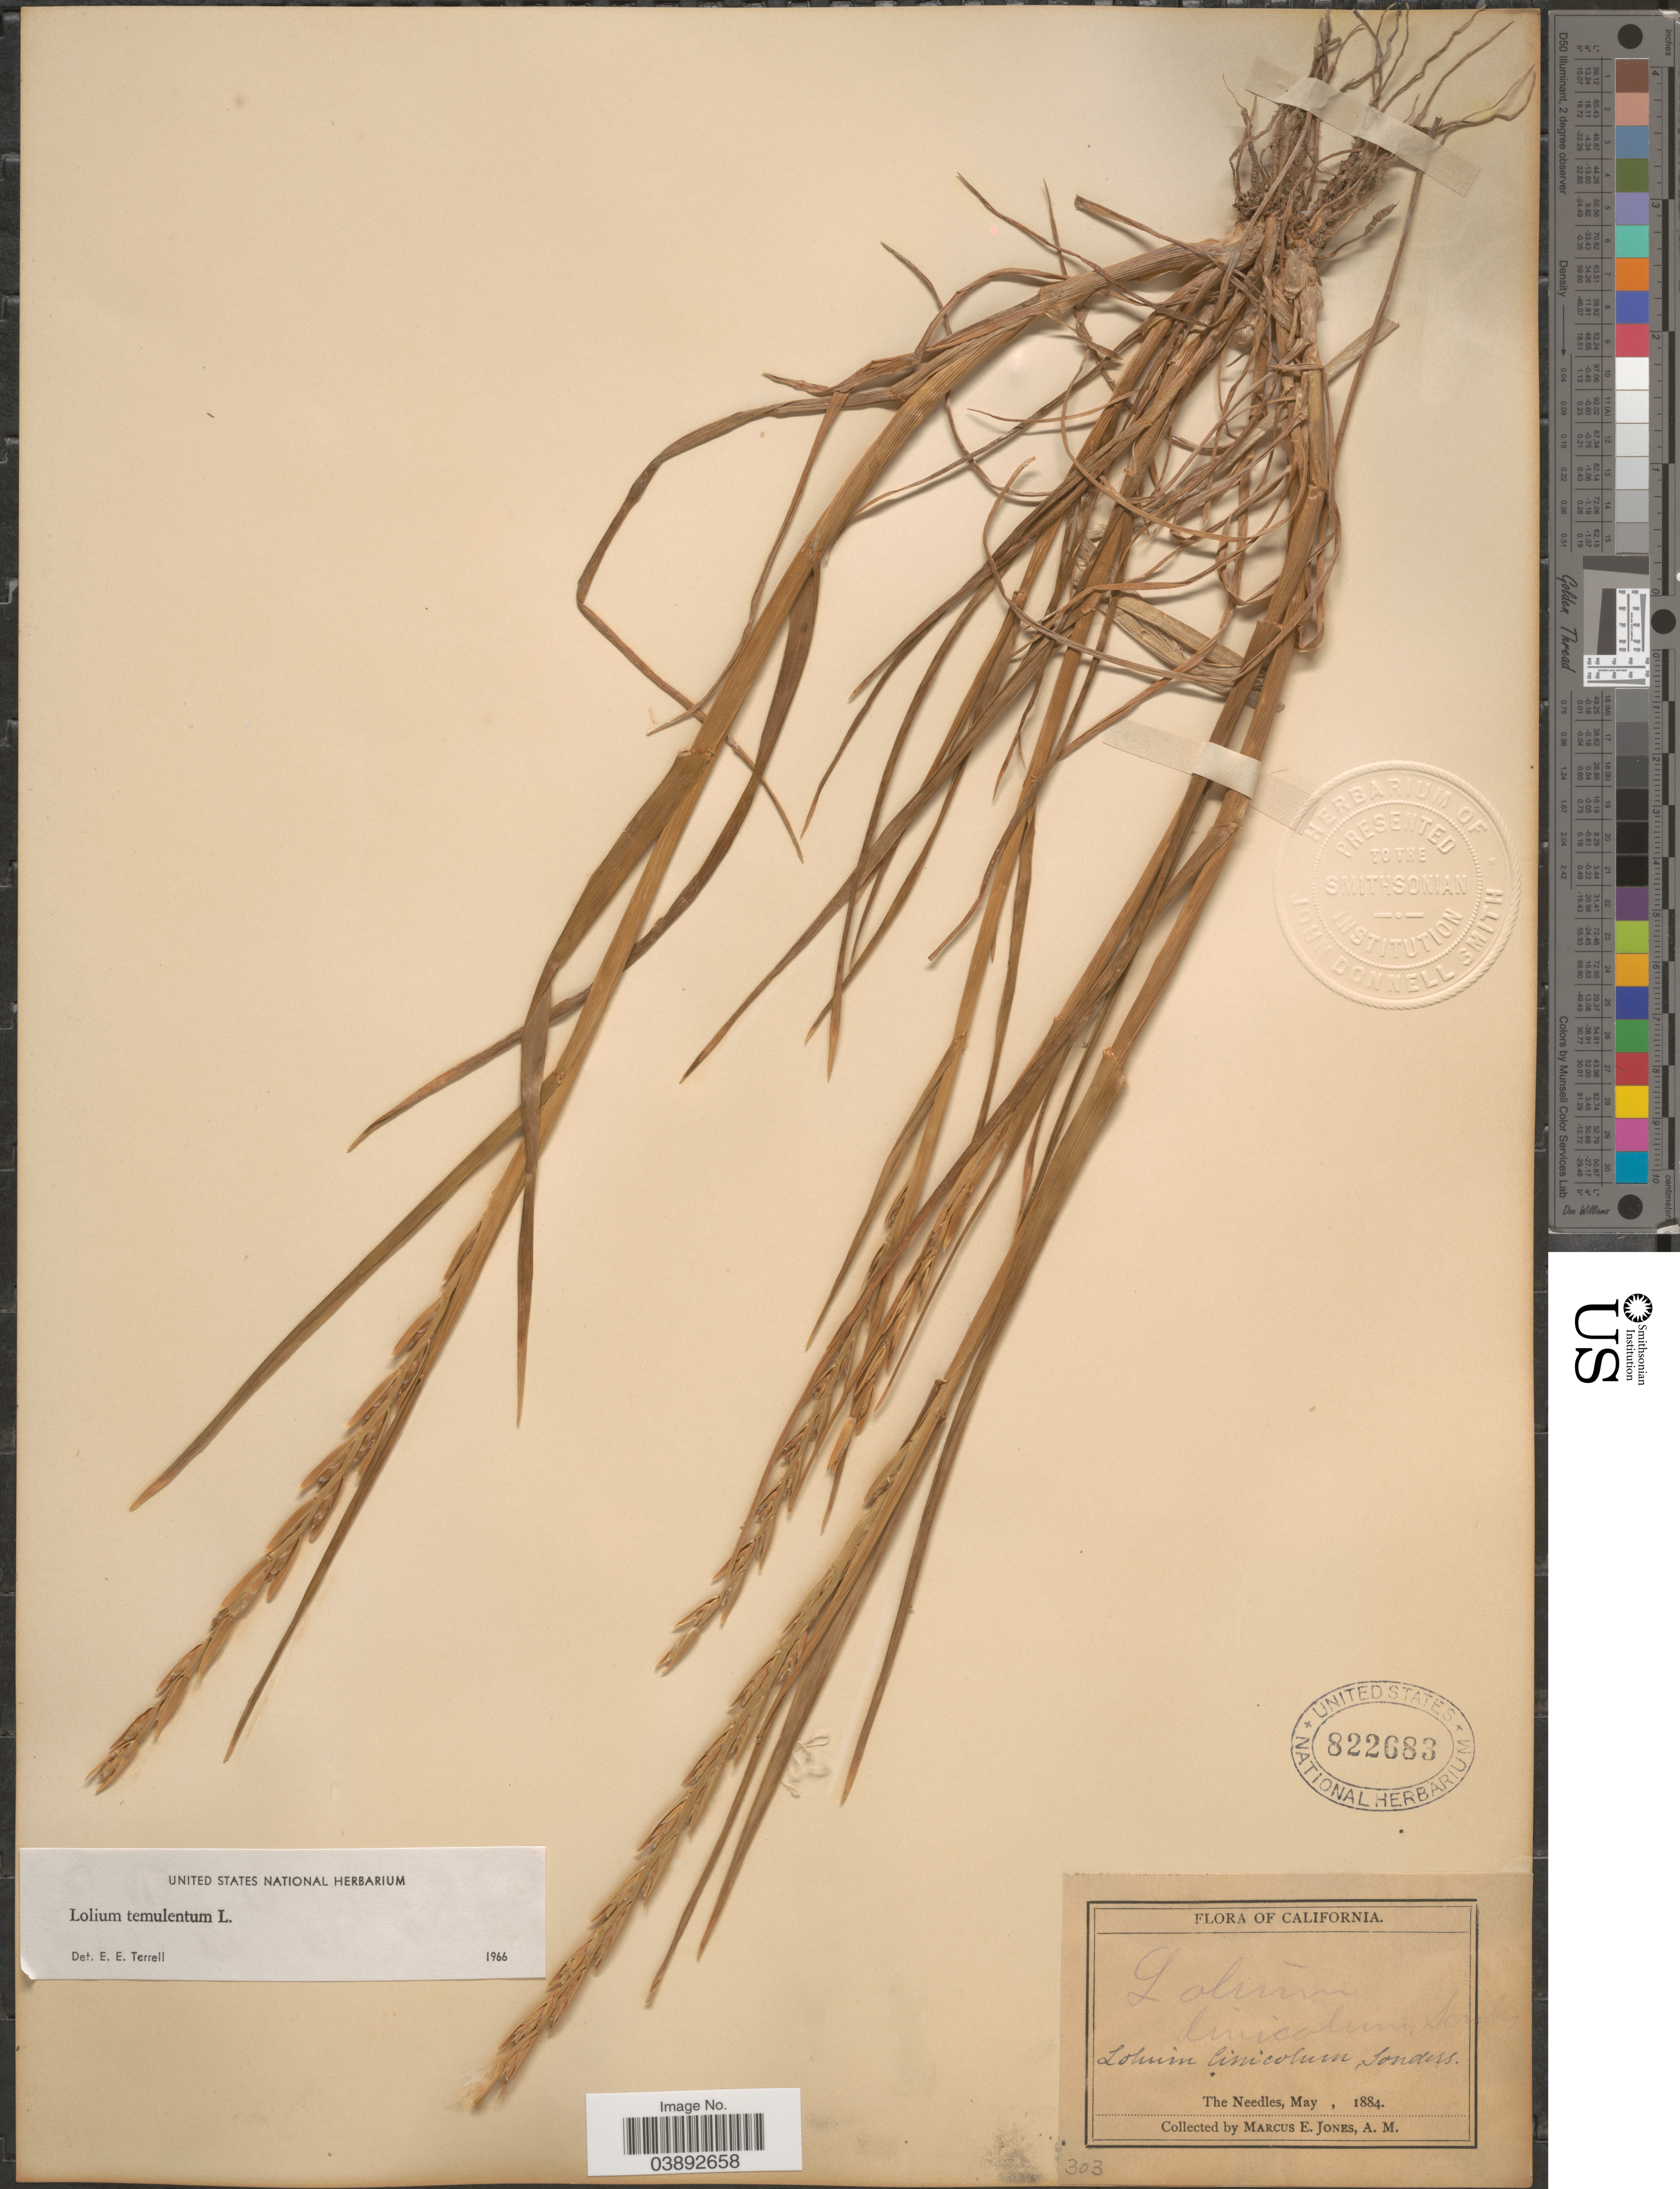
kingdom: Plantae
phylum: Tracheophyta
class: Liliopsida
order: Poales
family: Poaceae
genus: Lolium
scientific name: Lolium temulentum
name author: L.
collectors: M. E. Jones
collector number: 303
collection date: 1884-05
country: United States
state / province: California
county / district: San Bernardino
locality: The Needles.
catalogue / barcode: US 822683